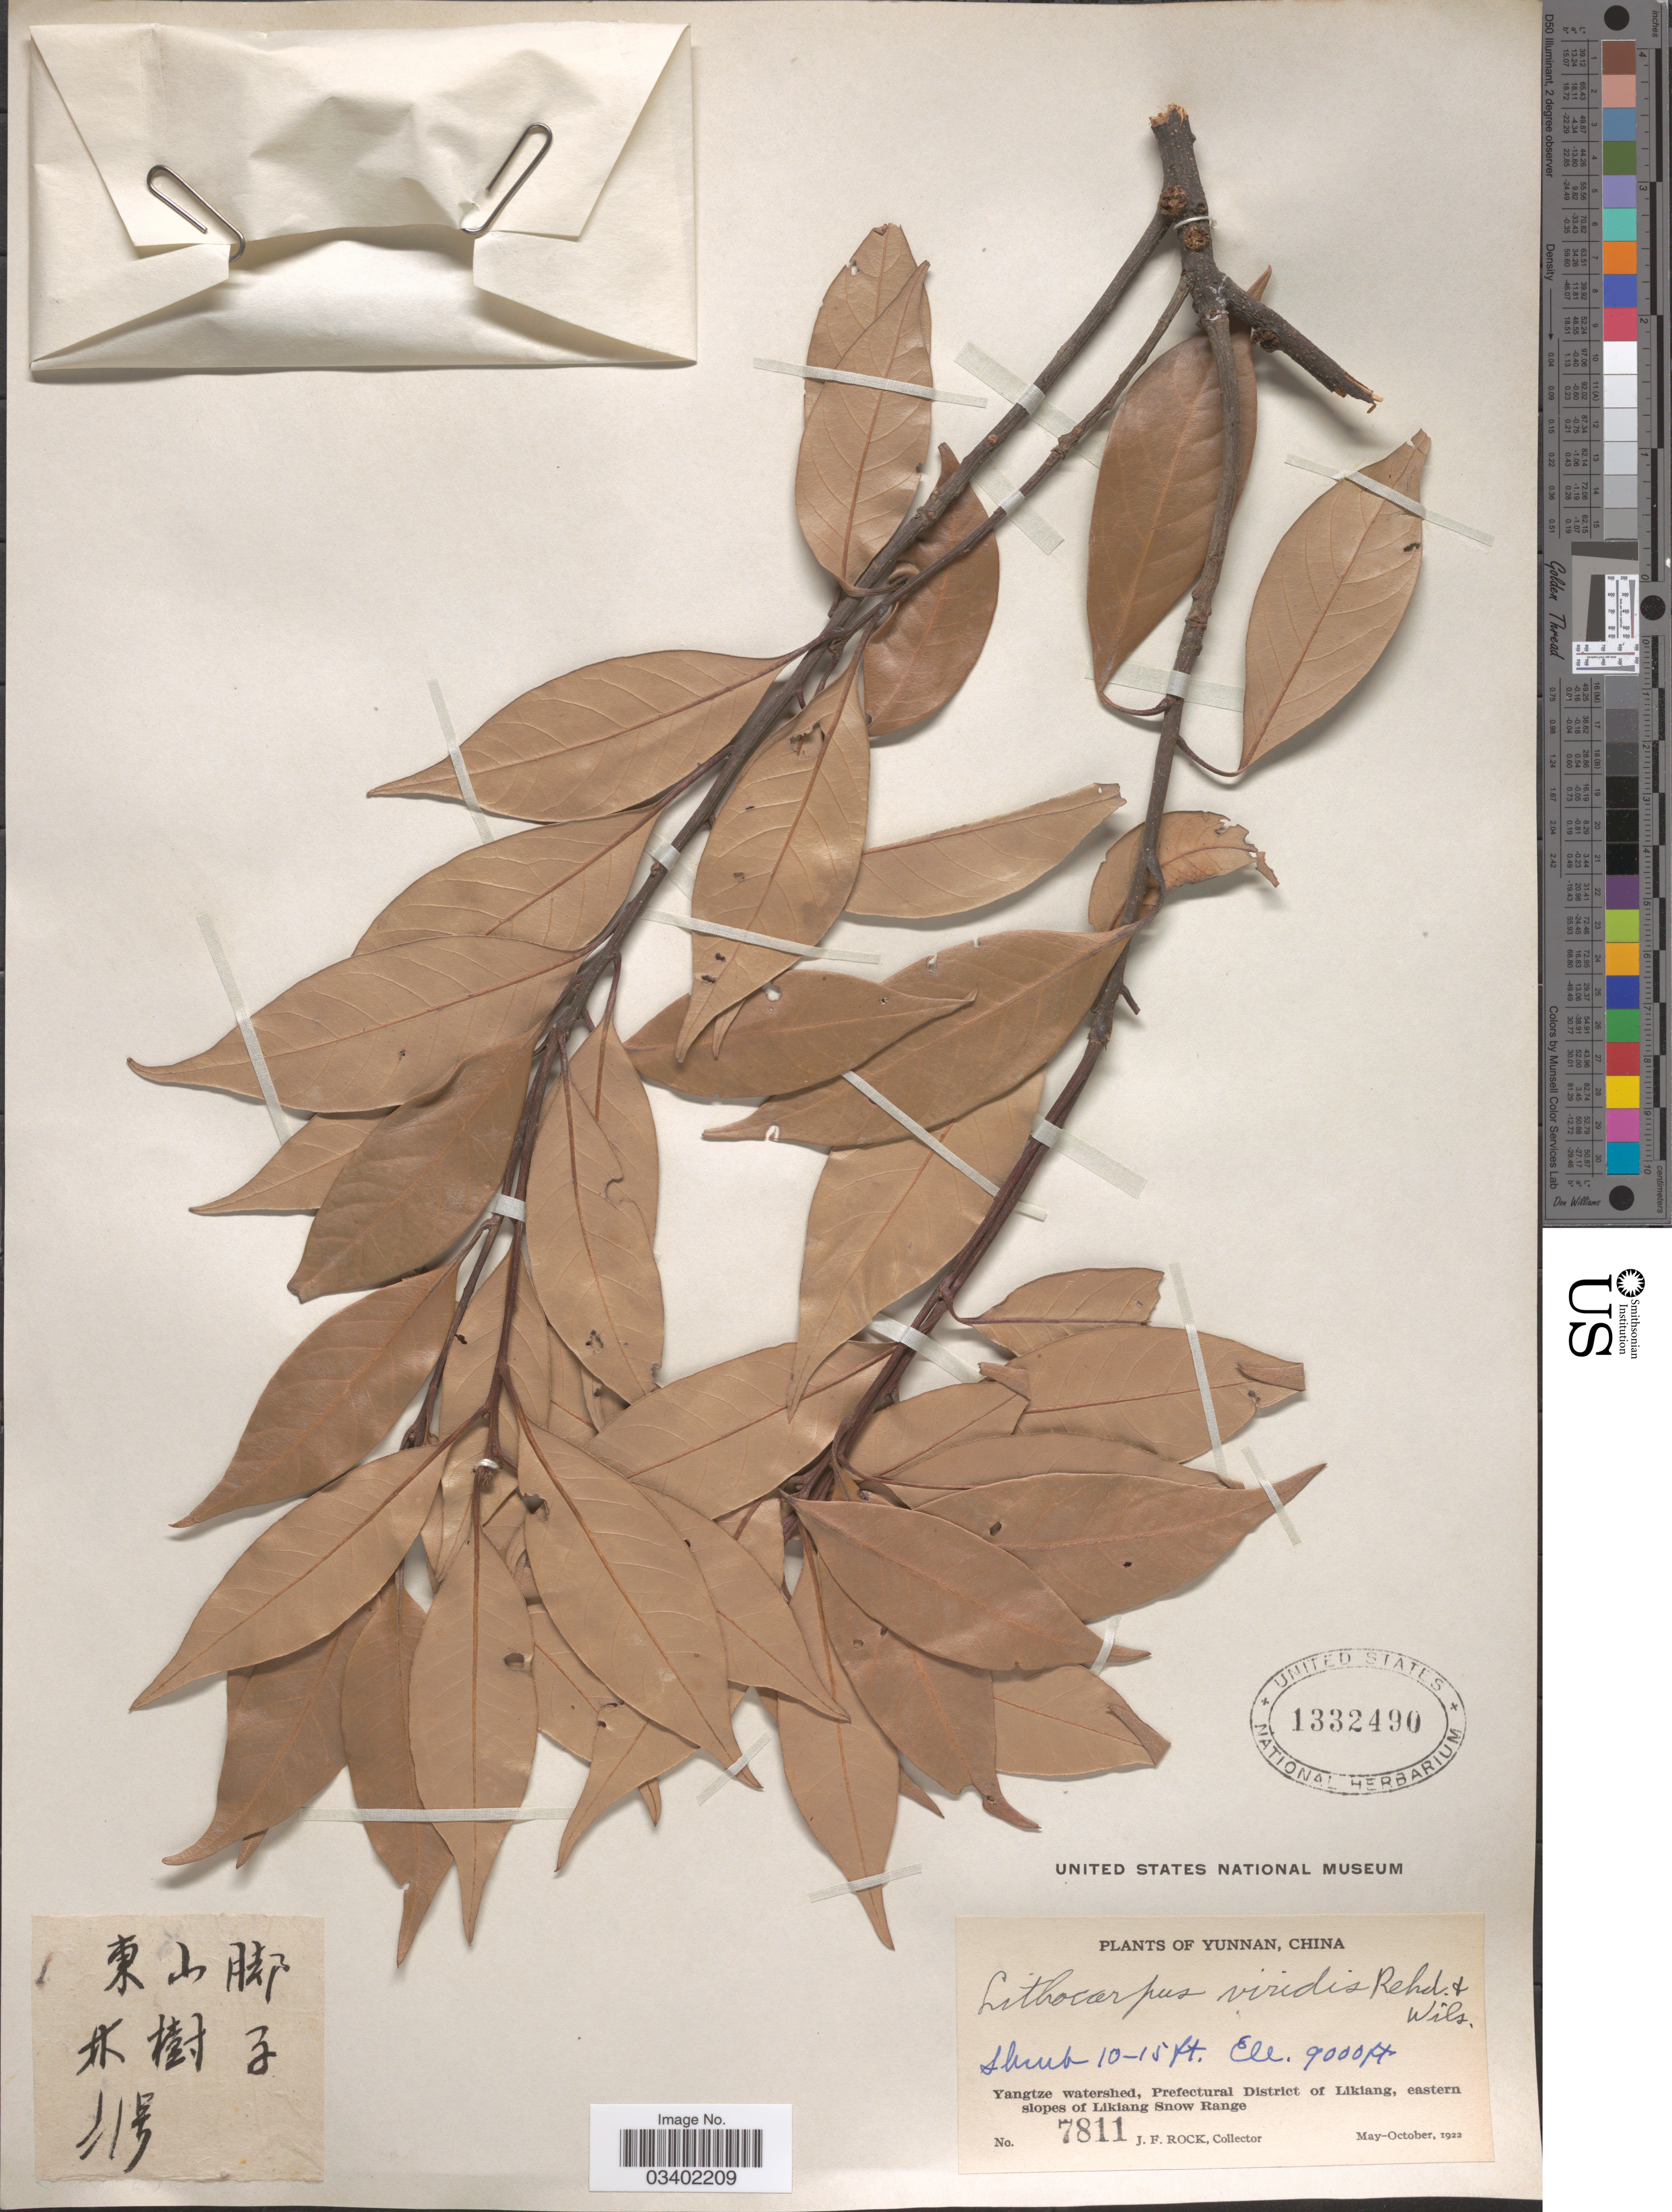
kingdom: Plantae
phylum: Tracheophyta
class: Magnoliopsida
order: Fagales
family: Fagaceae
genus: Lithocarpus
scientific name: Lithocarpus viridis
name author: (Schottky) Rehder & E.H. Wilson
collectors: J. Rock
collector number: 7811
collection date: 1922-05/1922-10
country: China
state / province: Yunnan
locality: Yangtze watershed, Prefectural District of Likiang, eastern slopes of Likiang Snow Range.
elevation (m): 2743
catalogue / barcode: US 1332490